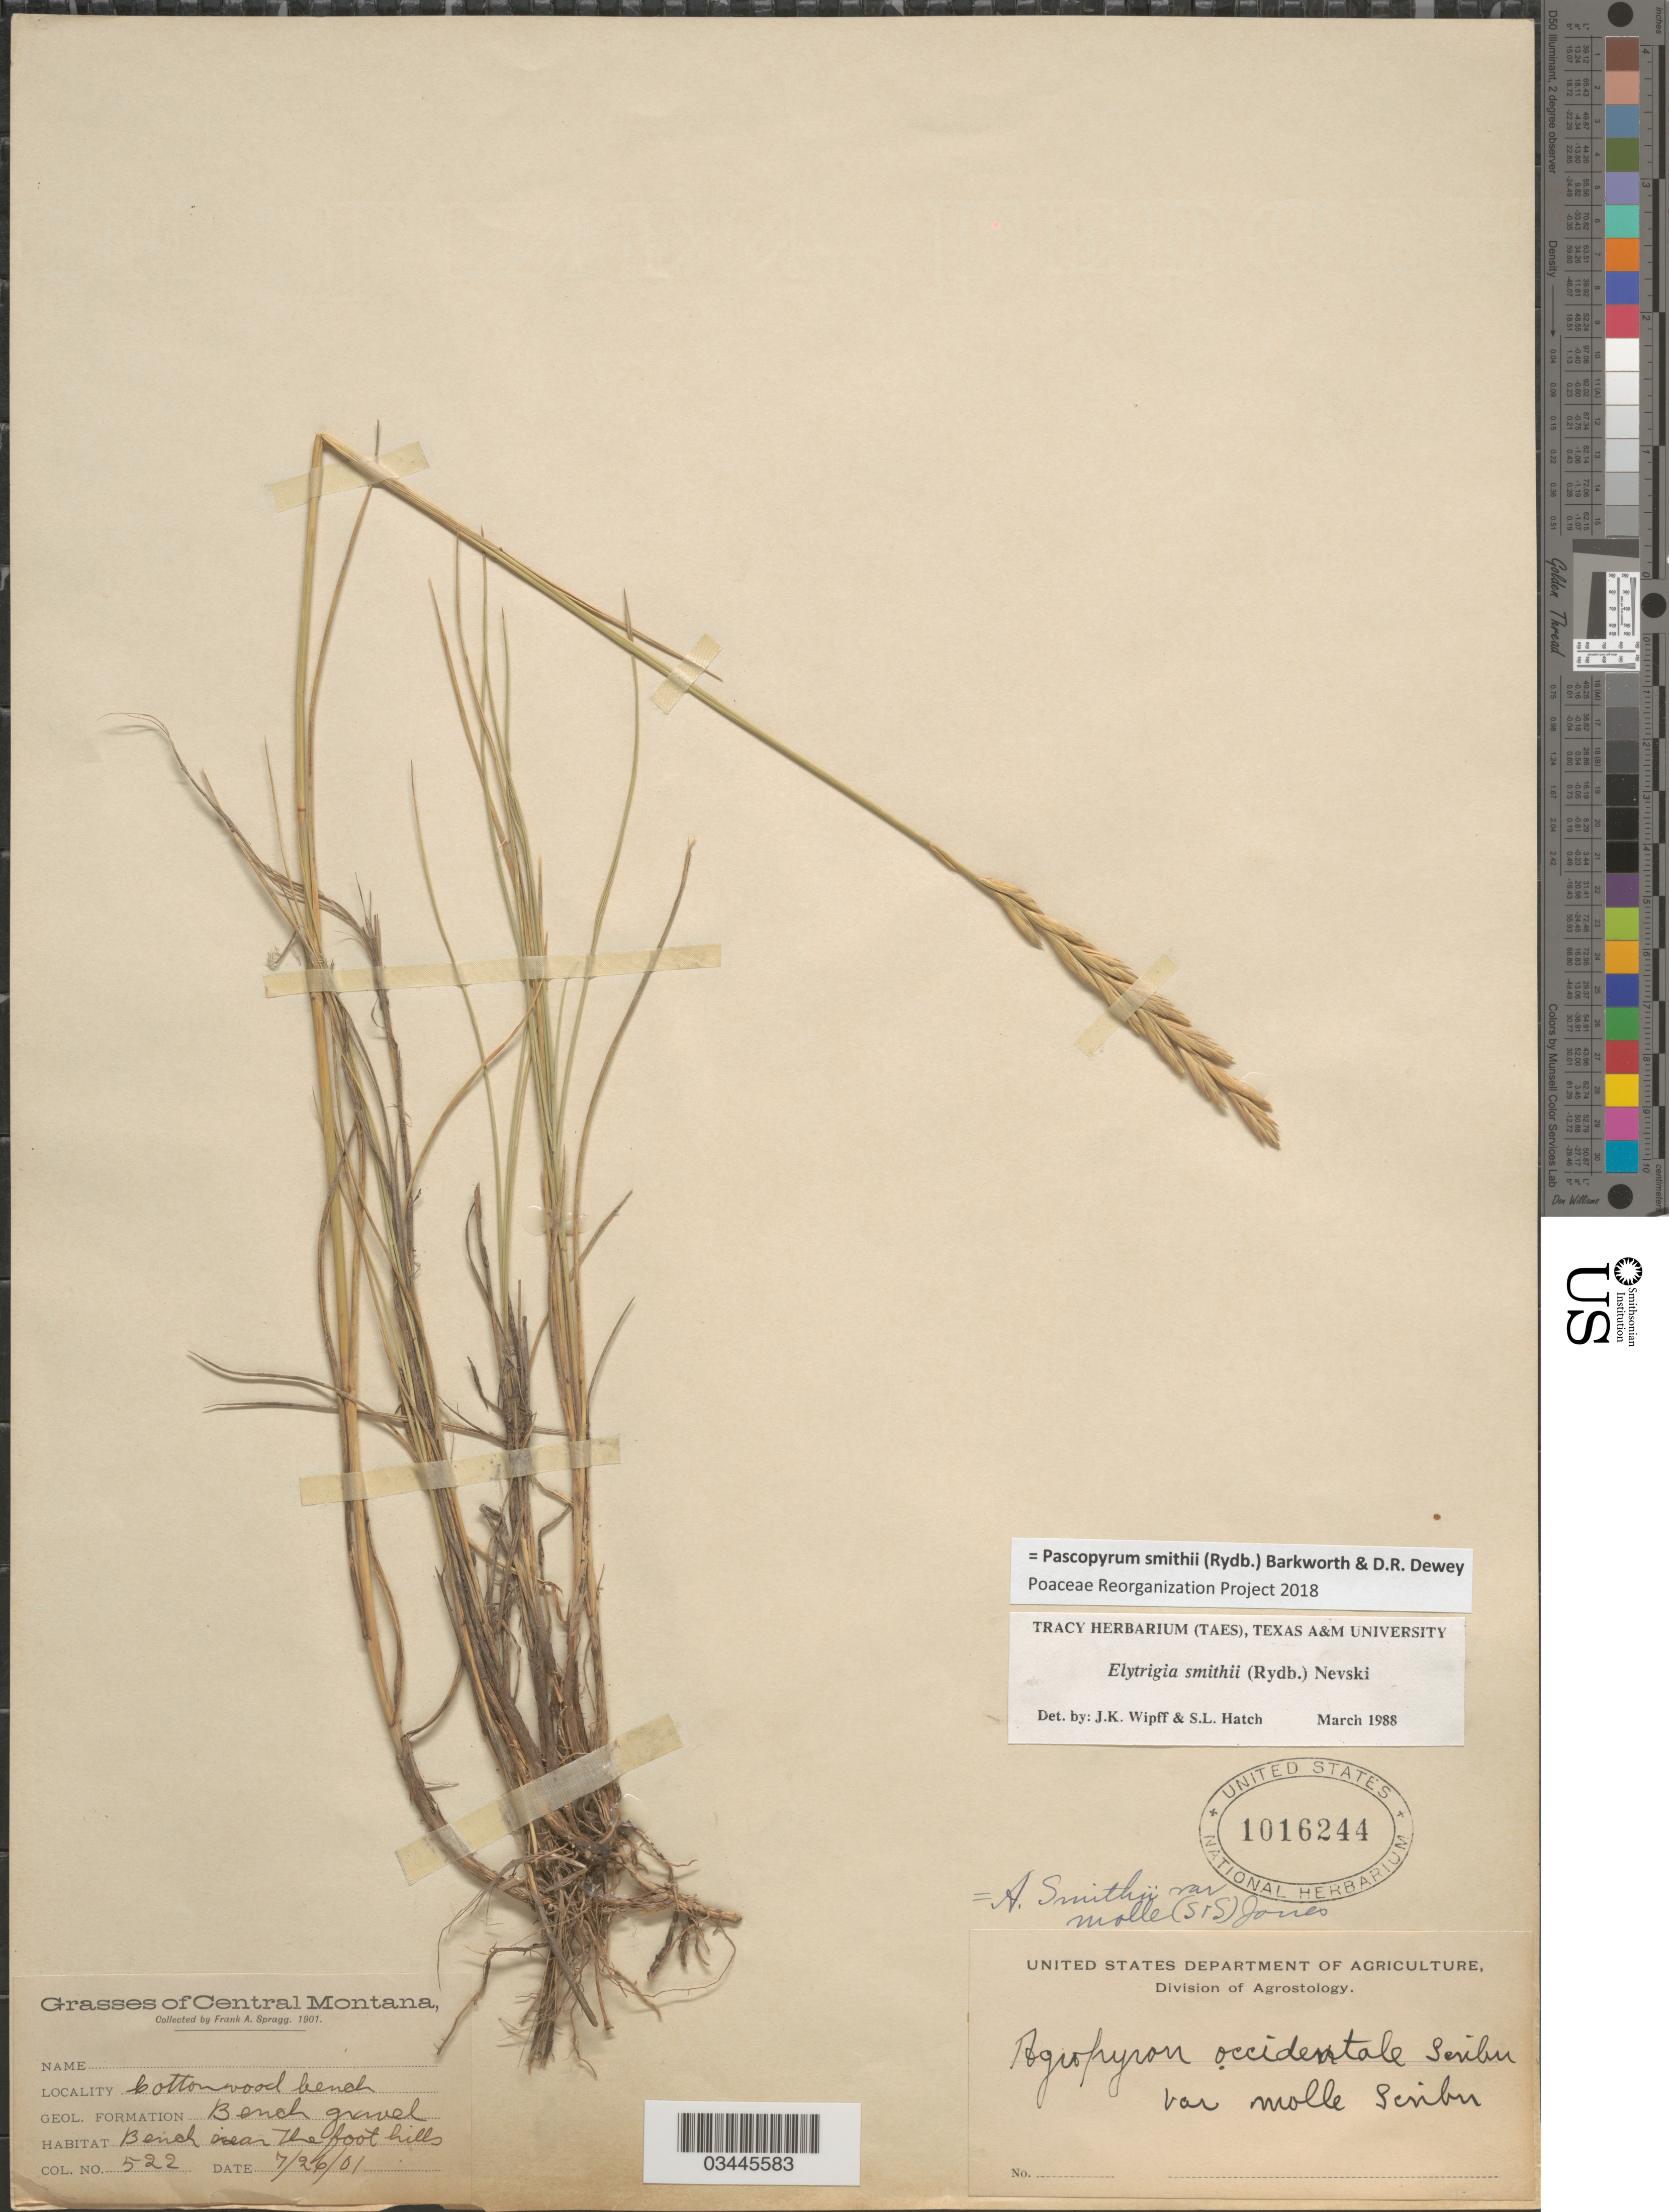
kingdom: Plantae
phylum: Tracheophyta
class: Liliopsida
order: Poales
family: Poaceae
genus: Pascopyrum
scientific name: Pascopyrum smithii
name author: (Rydb.) Barkworth & Dewey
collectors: F. Spragg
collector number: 522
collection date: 1901-07-26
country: United States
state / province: Montana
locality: Central Montana. Cottonwood bench.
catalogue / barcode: US 1016244